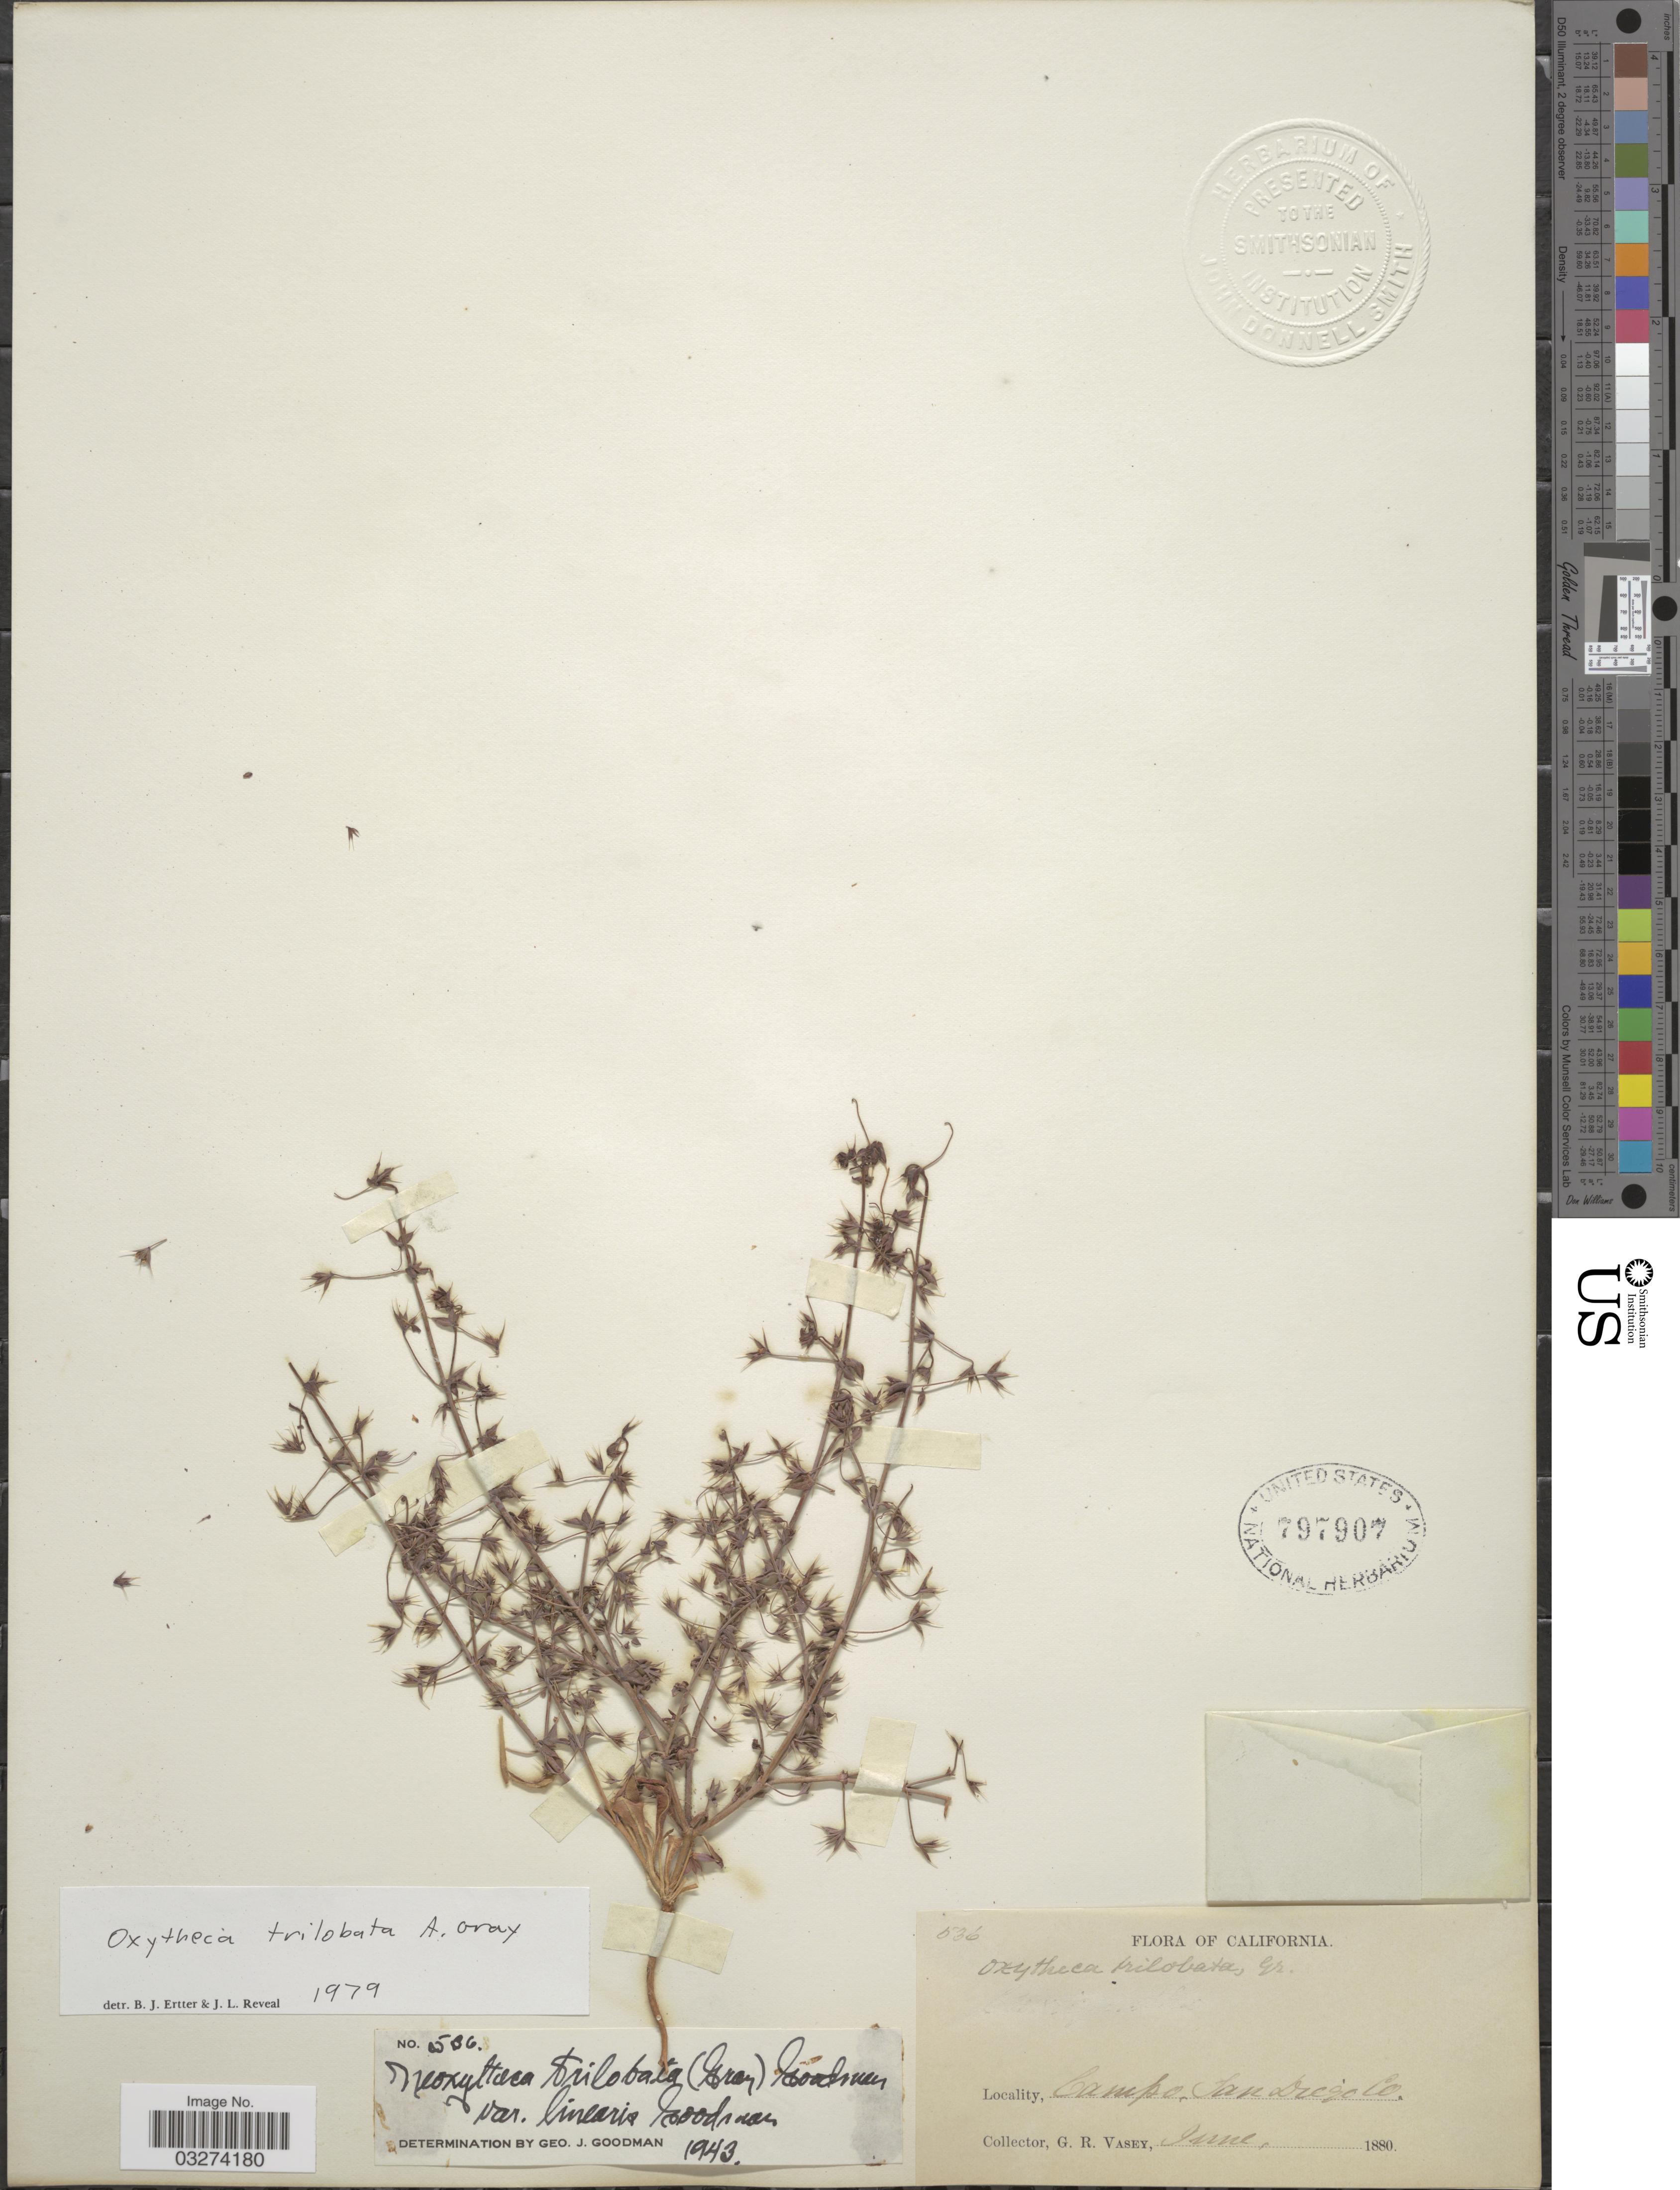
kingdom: Plantae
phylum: Tracheophyta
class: Magnoliopsida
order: Caryophyllales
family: Polygonaceae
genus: Sidotheca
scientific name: Sidotheca trilobata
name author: (A. Gray) Reveal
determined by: Strong, Mark T., (BOT), Smithsonian Institution - National Museum of Natural History (UNITED STATES)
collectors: G. R. Vasey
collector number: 536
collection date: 1880-06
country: United States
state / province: California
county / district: San Diego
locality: Campo, San Diego Co.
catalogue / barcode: US 797907